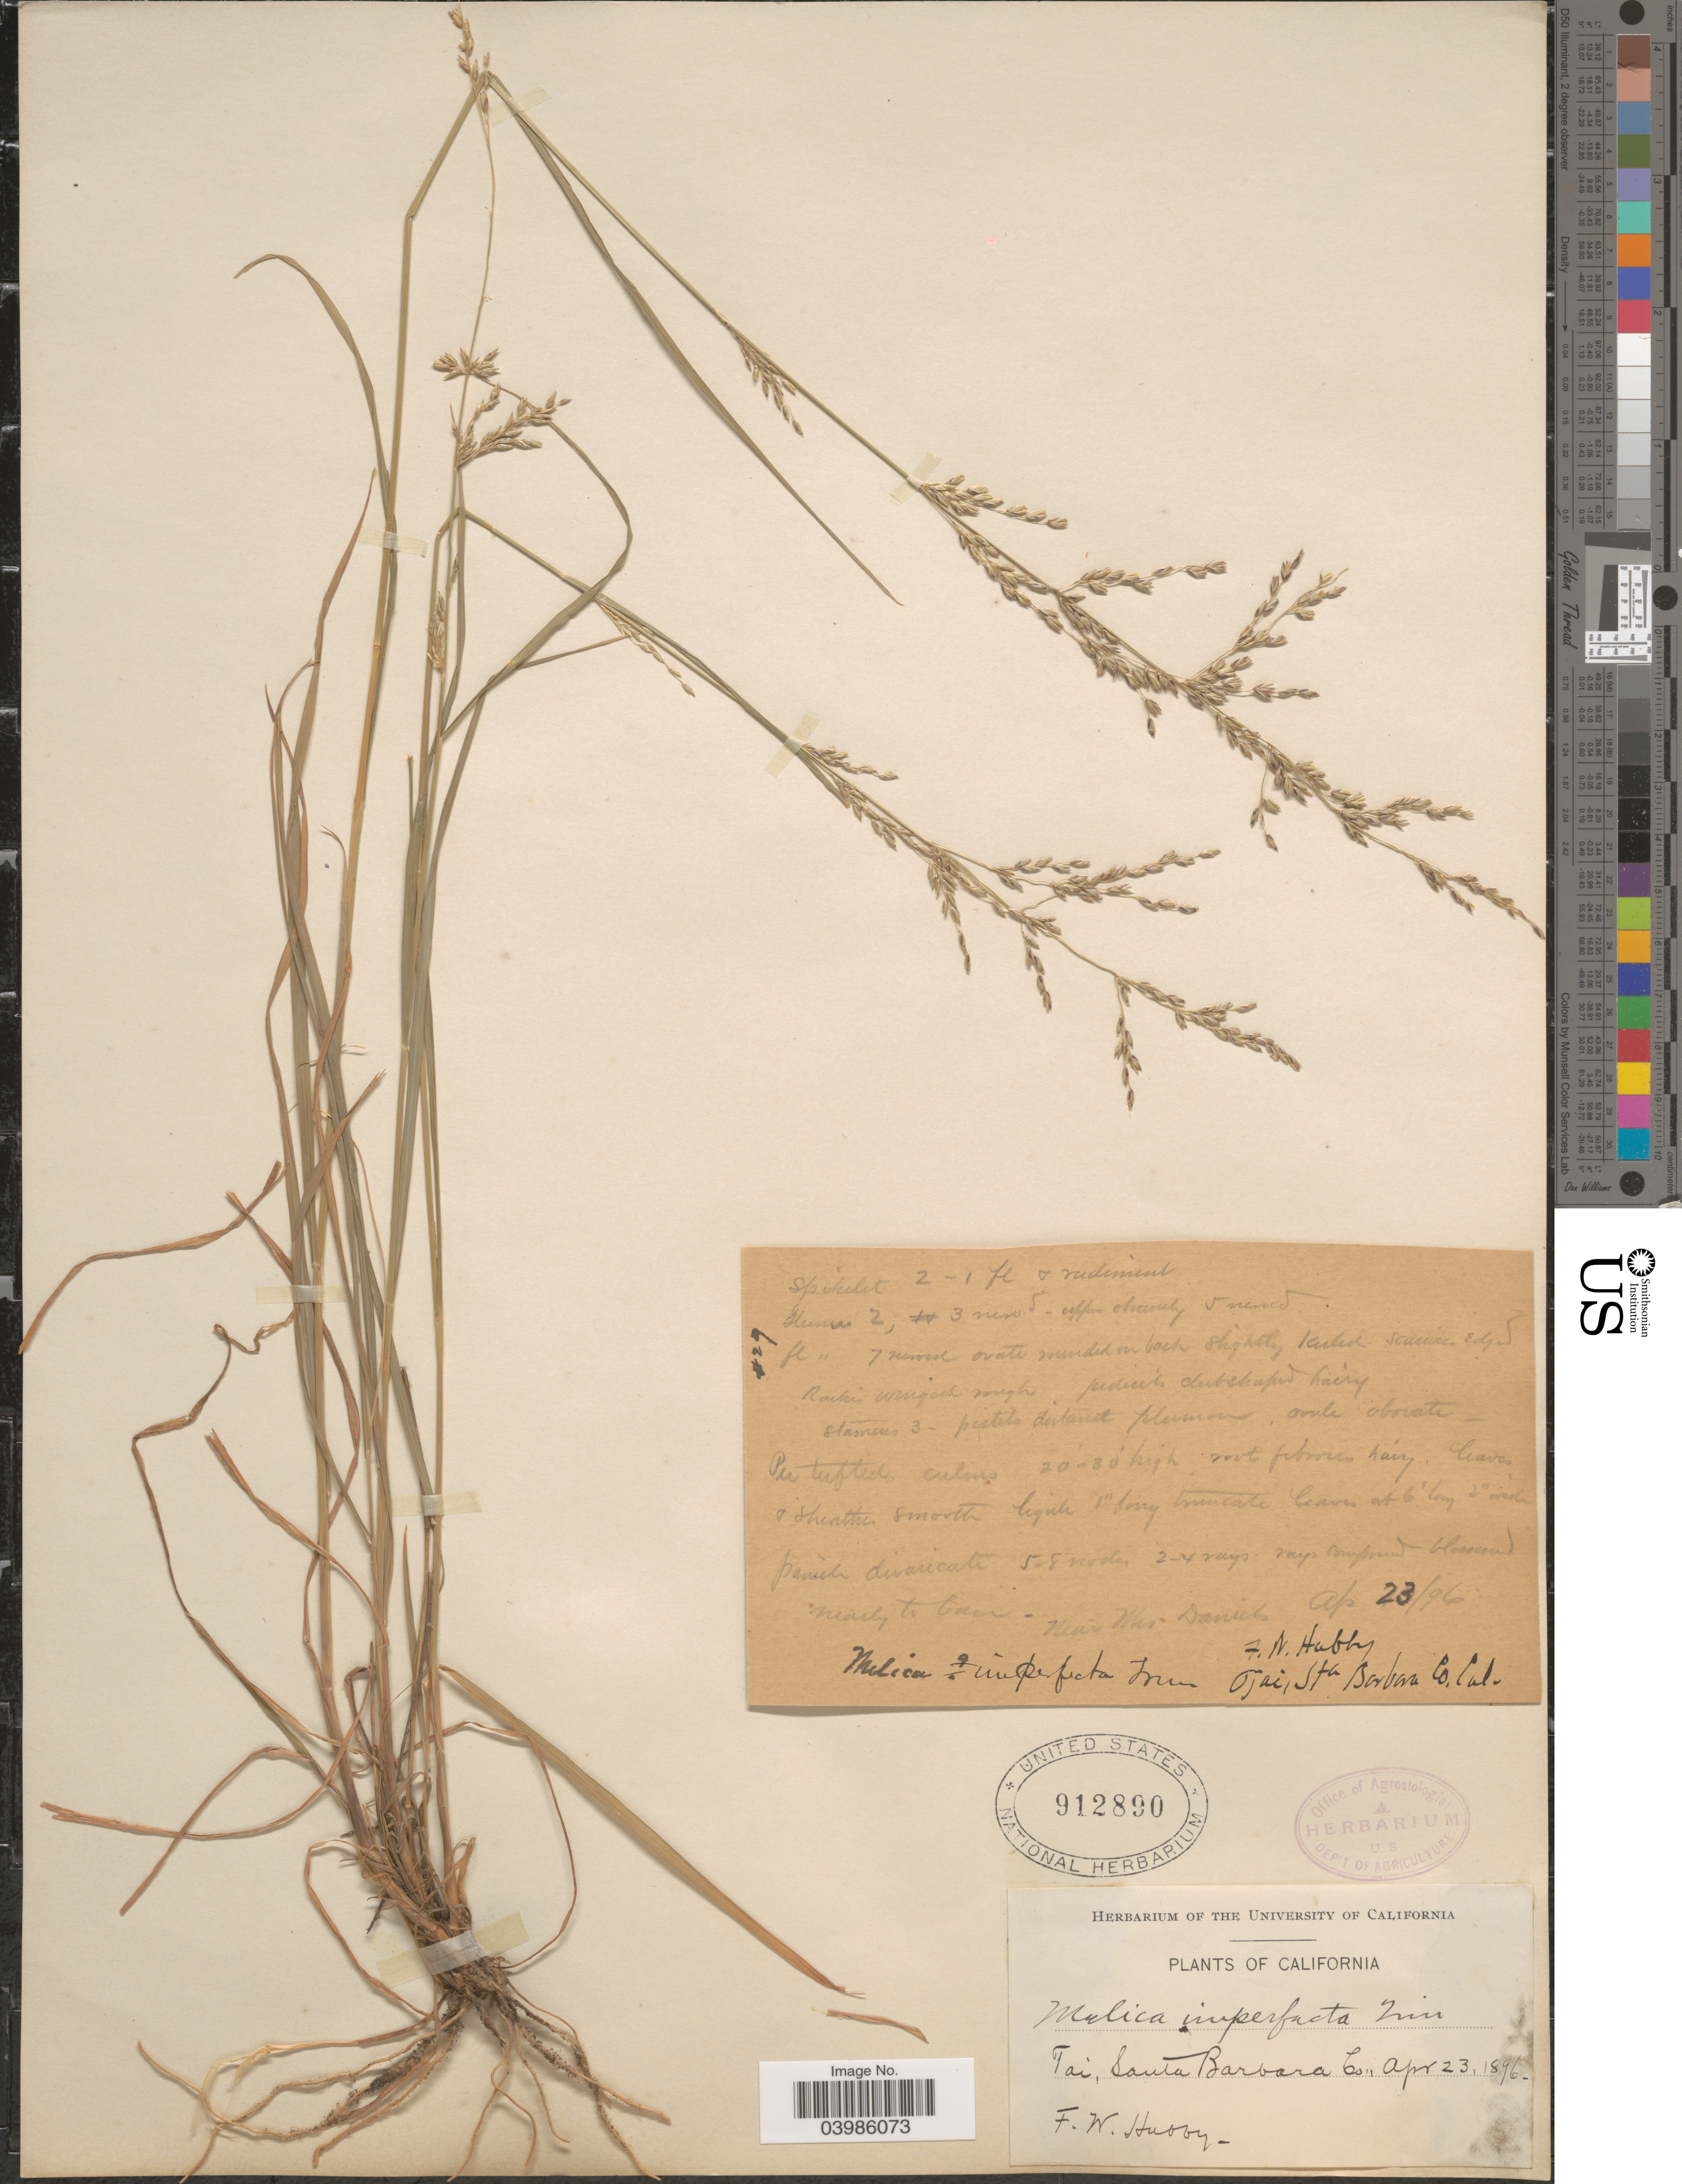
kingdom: Plantae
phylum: Tracheophyta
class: Liliopsida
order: Poales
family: Poaceae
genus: Melica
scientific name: Melica imperfecta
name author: Trin.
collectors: F. Hobby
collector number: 62*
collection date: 1896-04-23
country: United States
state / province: California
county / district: Santa Barbara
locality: Tai, Santa Barbara Co.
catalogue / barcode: US 912890